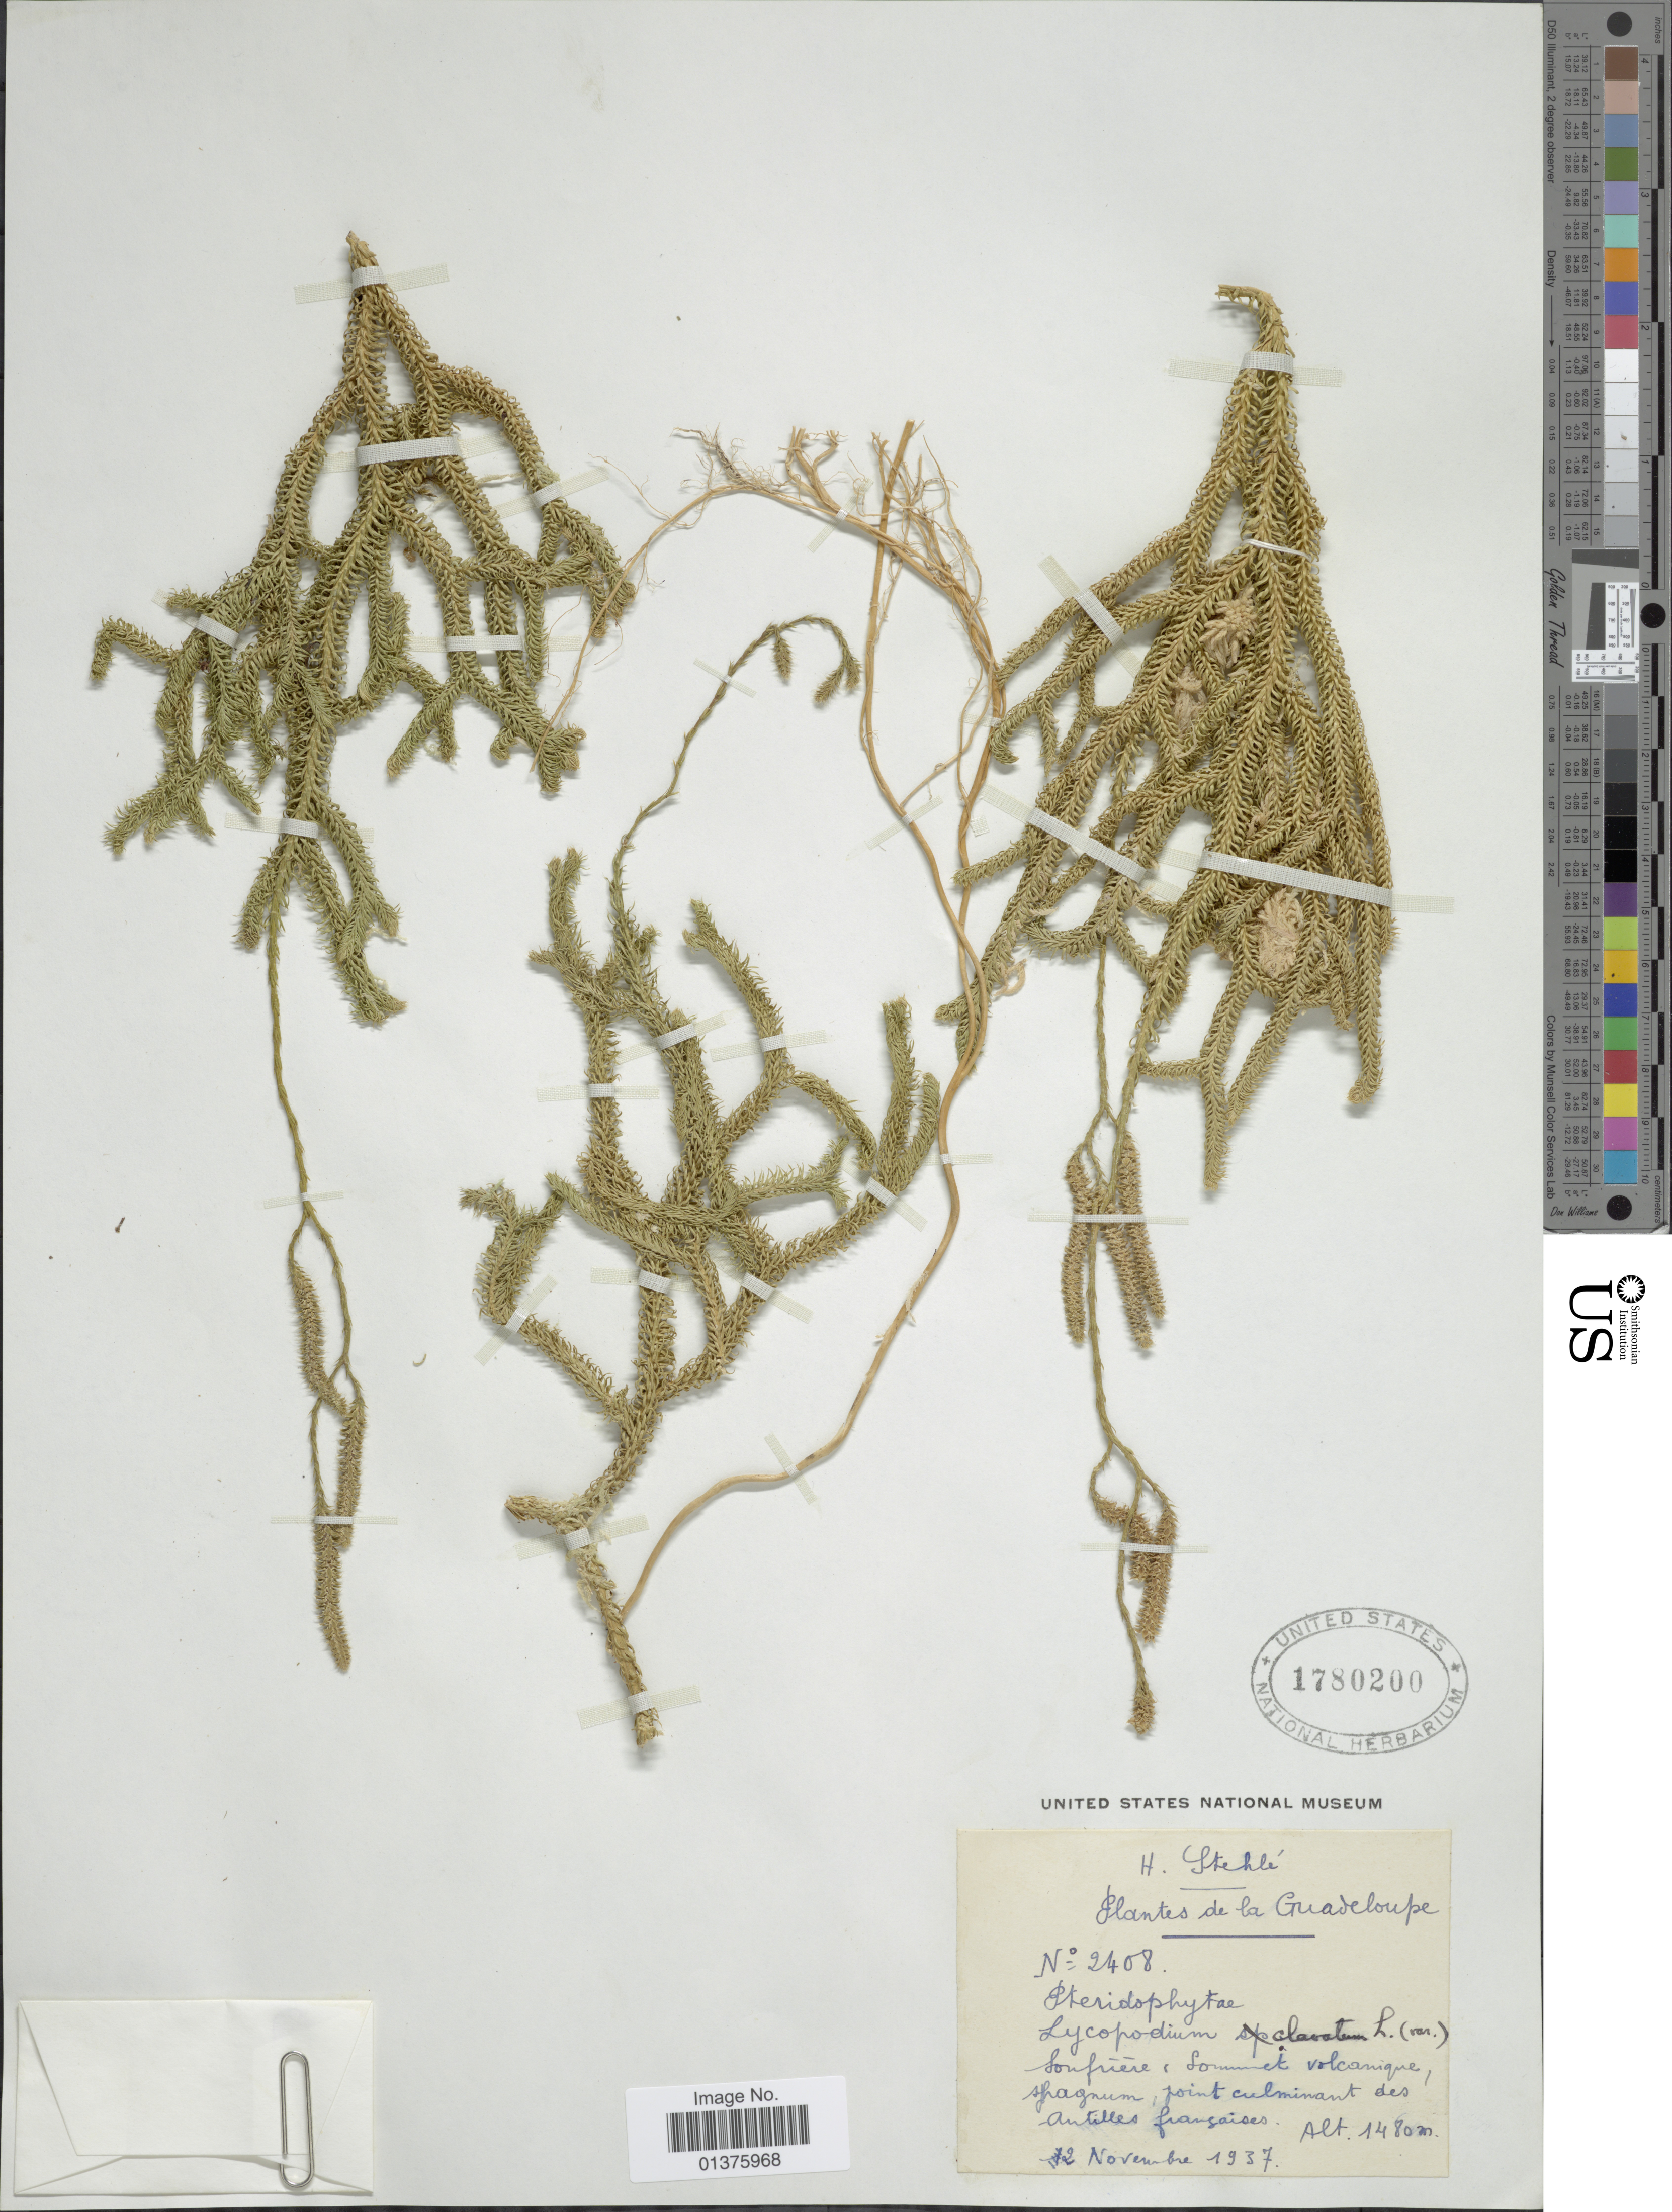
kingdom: Plantae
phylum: Tracheophyta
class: Lycopodiopsida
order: Lycopodiales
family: Lycopodiaceae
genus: Lycopodium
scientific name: Lycopodium clavatum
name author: L.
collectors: H. Stehlé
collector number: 2408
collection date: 1937-11-12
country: St. Lucia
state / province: Soufriere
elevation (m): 1480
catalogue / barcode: US 1780200